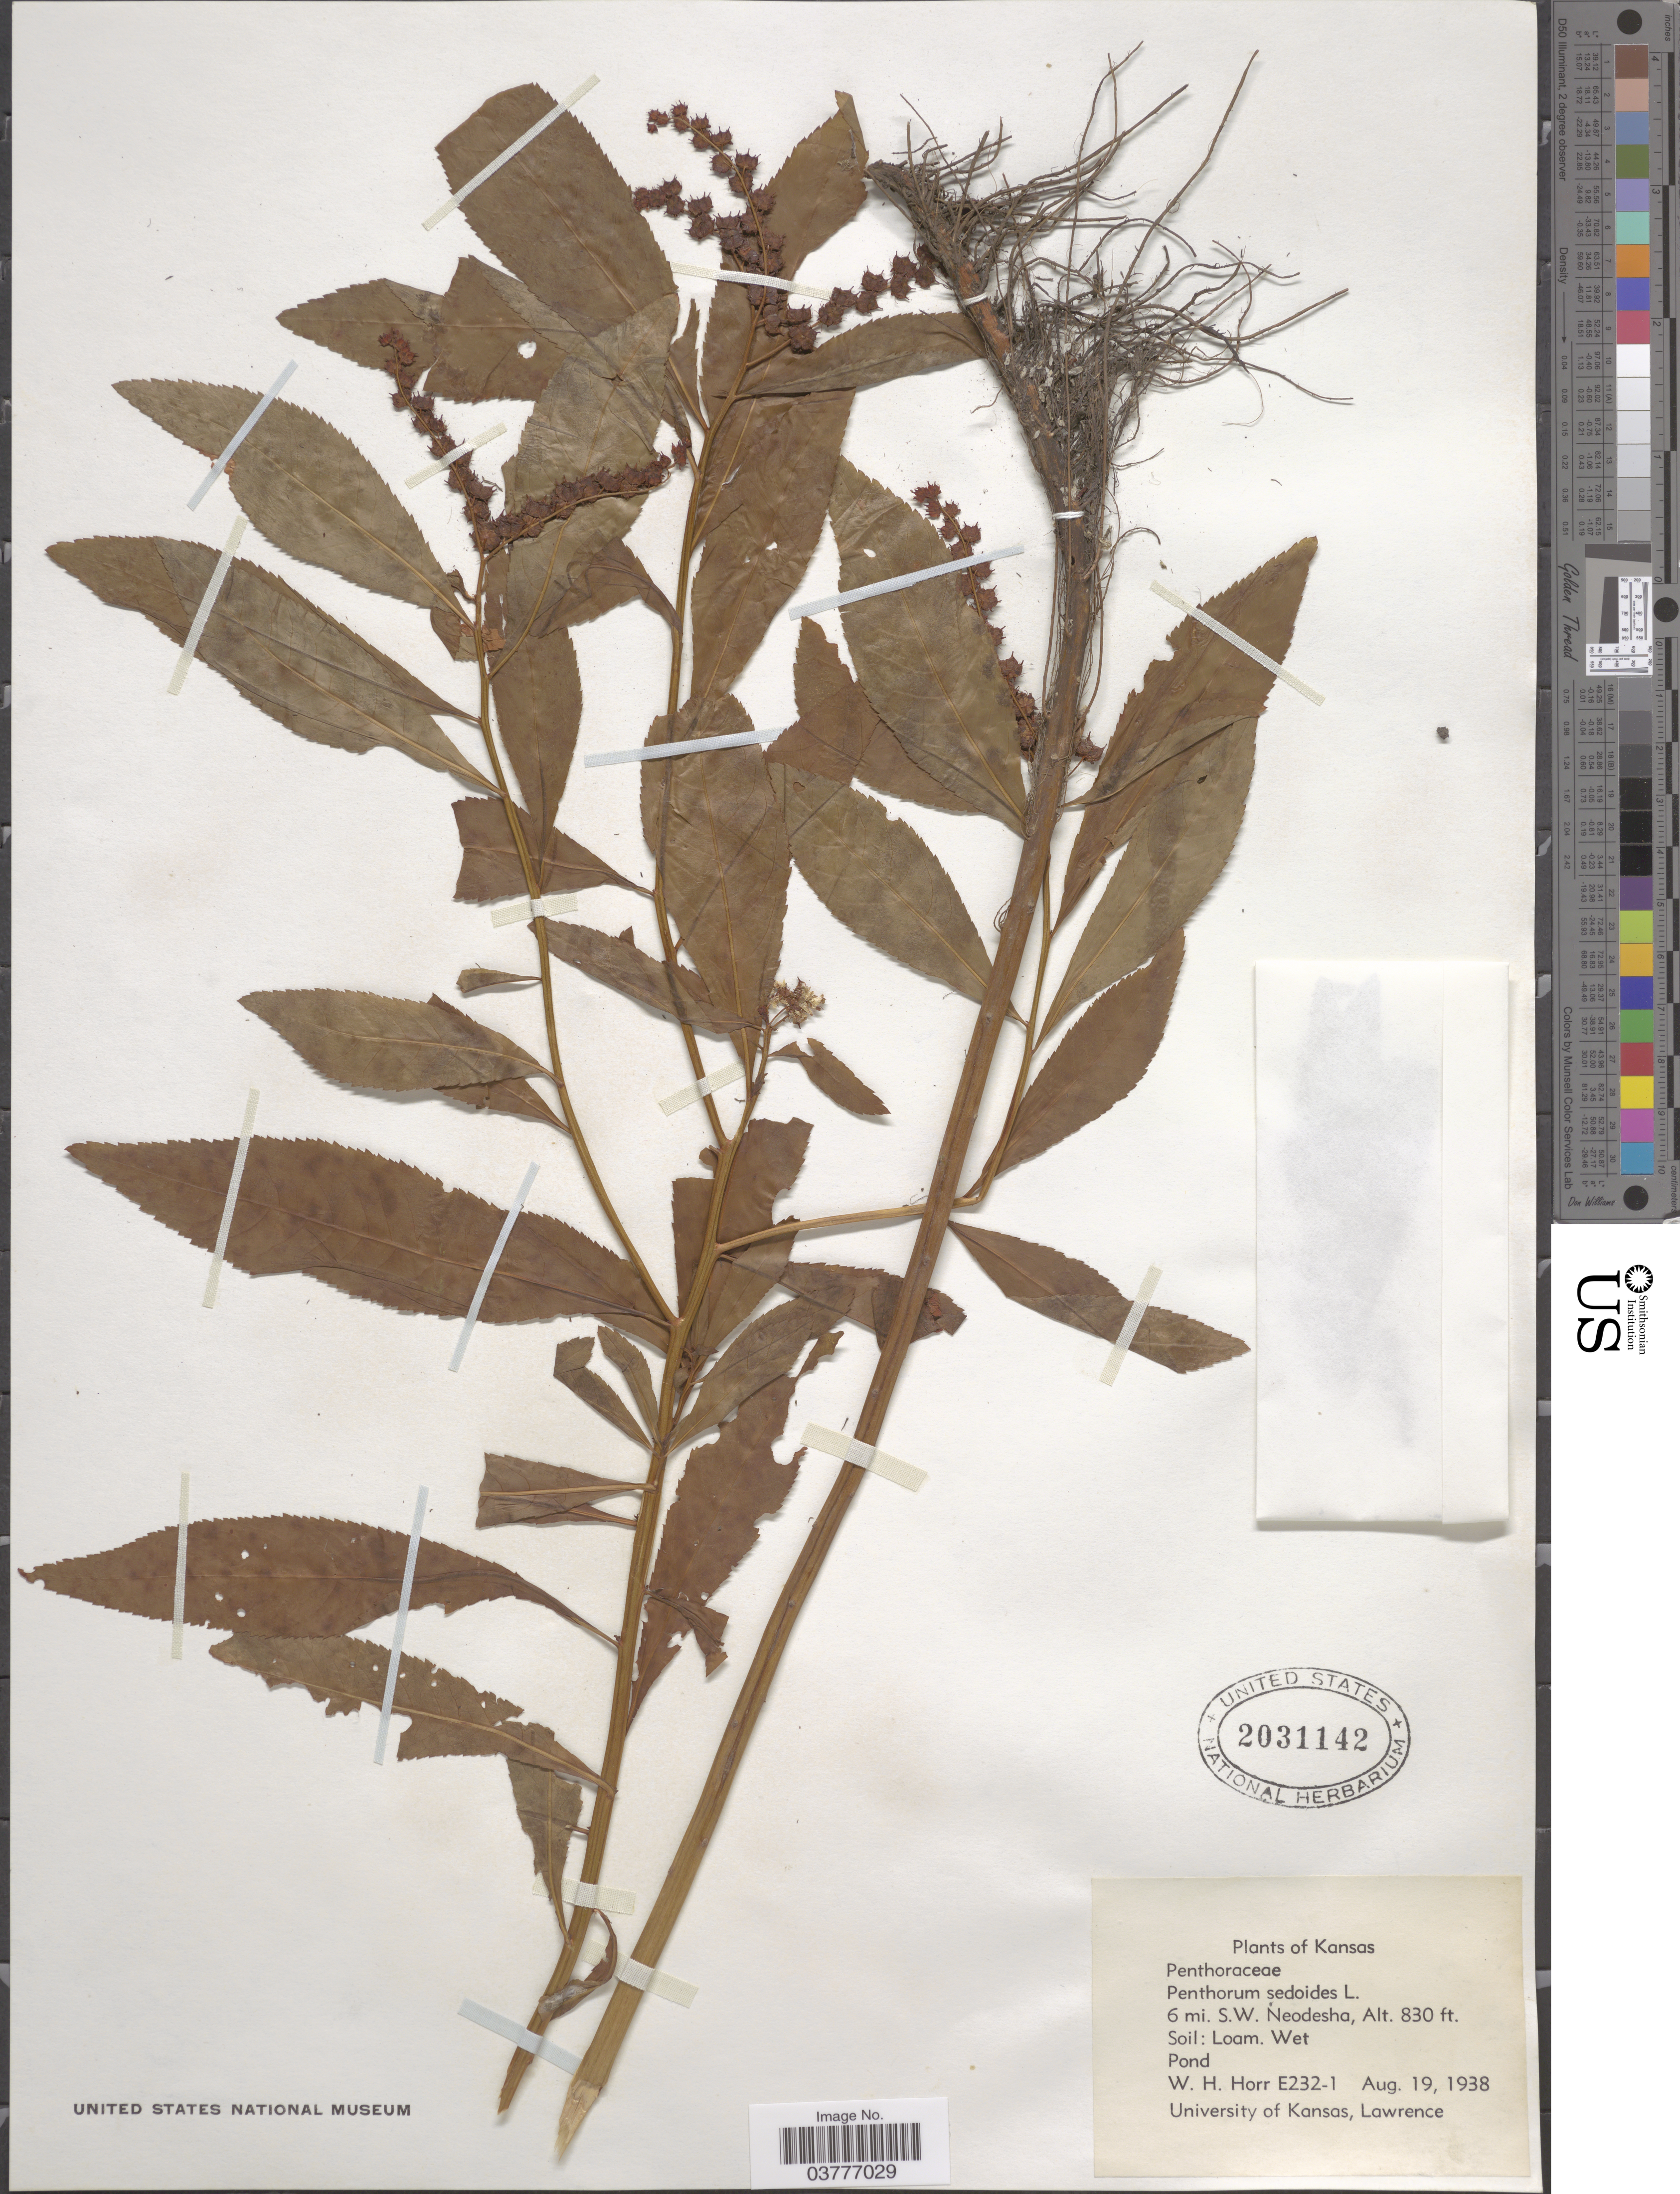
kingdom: Plantae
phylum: Tracheophyta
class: Magnoliopsida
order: Saxifragales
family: Penthoraceae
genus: Penthorum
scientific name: Penthorum sedoides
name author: L.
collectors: W. H. Horr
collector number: E232-1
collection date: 1938-08-19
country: United States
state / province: Kansas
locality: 6 mi. S.W. Neodesha.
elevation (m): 253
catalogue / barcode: US 2031142